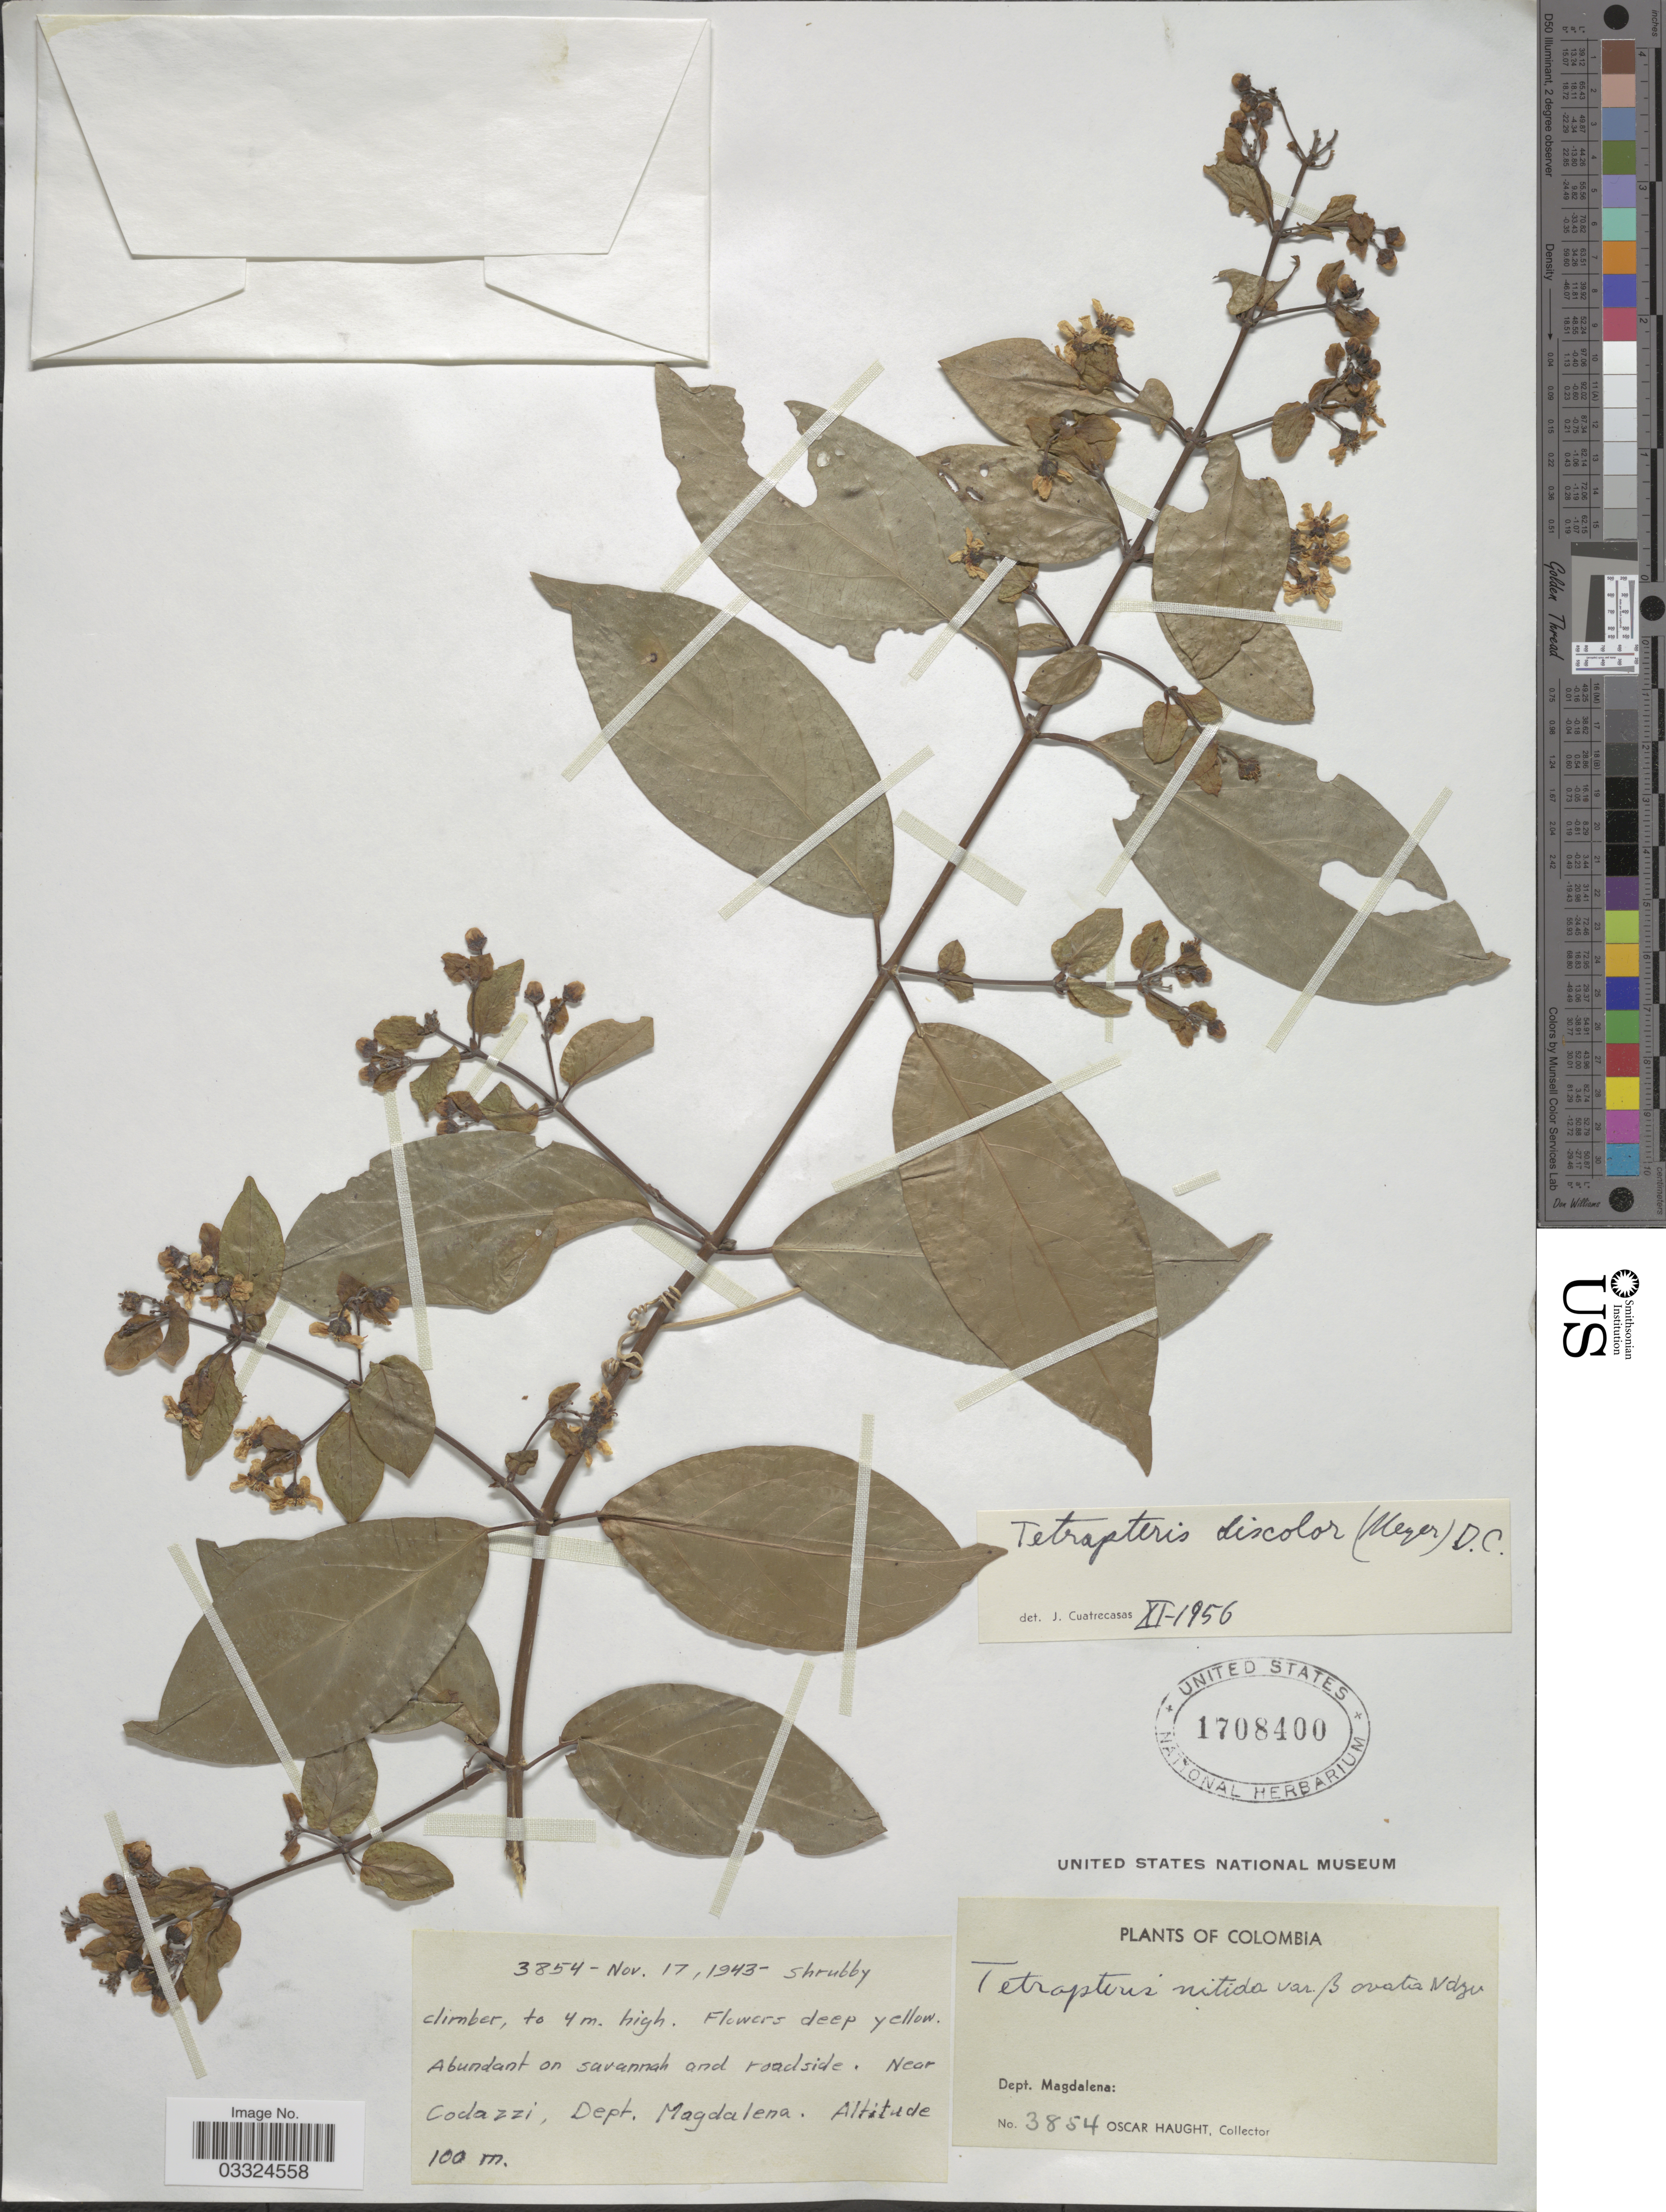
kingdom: Plantae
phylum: Tracheophyta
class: Magnoliopsida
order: Malpighiales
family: Malpighiaceae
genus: Tetrapterys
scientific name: Tetrapterys discolor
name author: (G. Mey.) DC.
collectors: O. L. Haught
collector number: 3854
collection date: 1943-11-17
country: Colombia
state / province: Magdalena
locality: Near Codazzi, Dept. Magdalena.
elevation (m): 100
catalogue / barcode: US 1708400